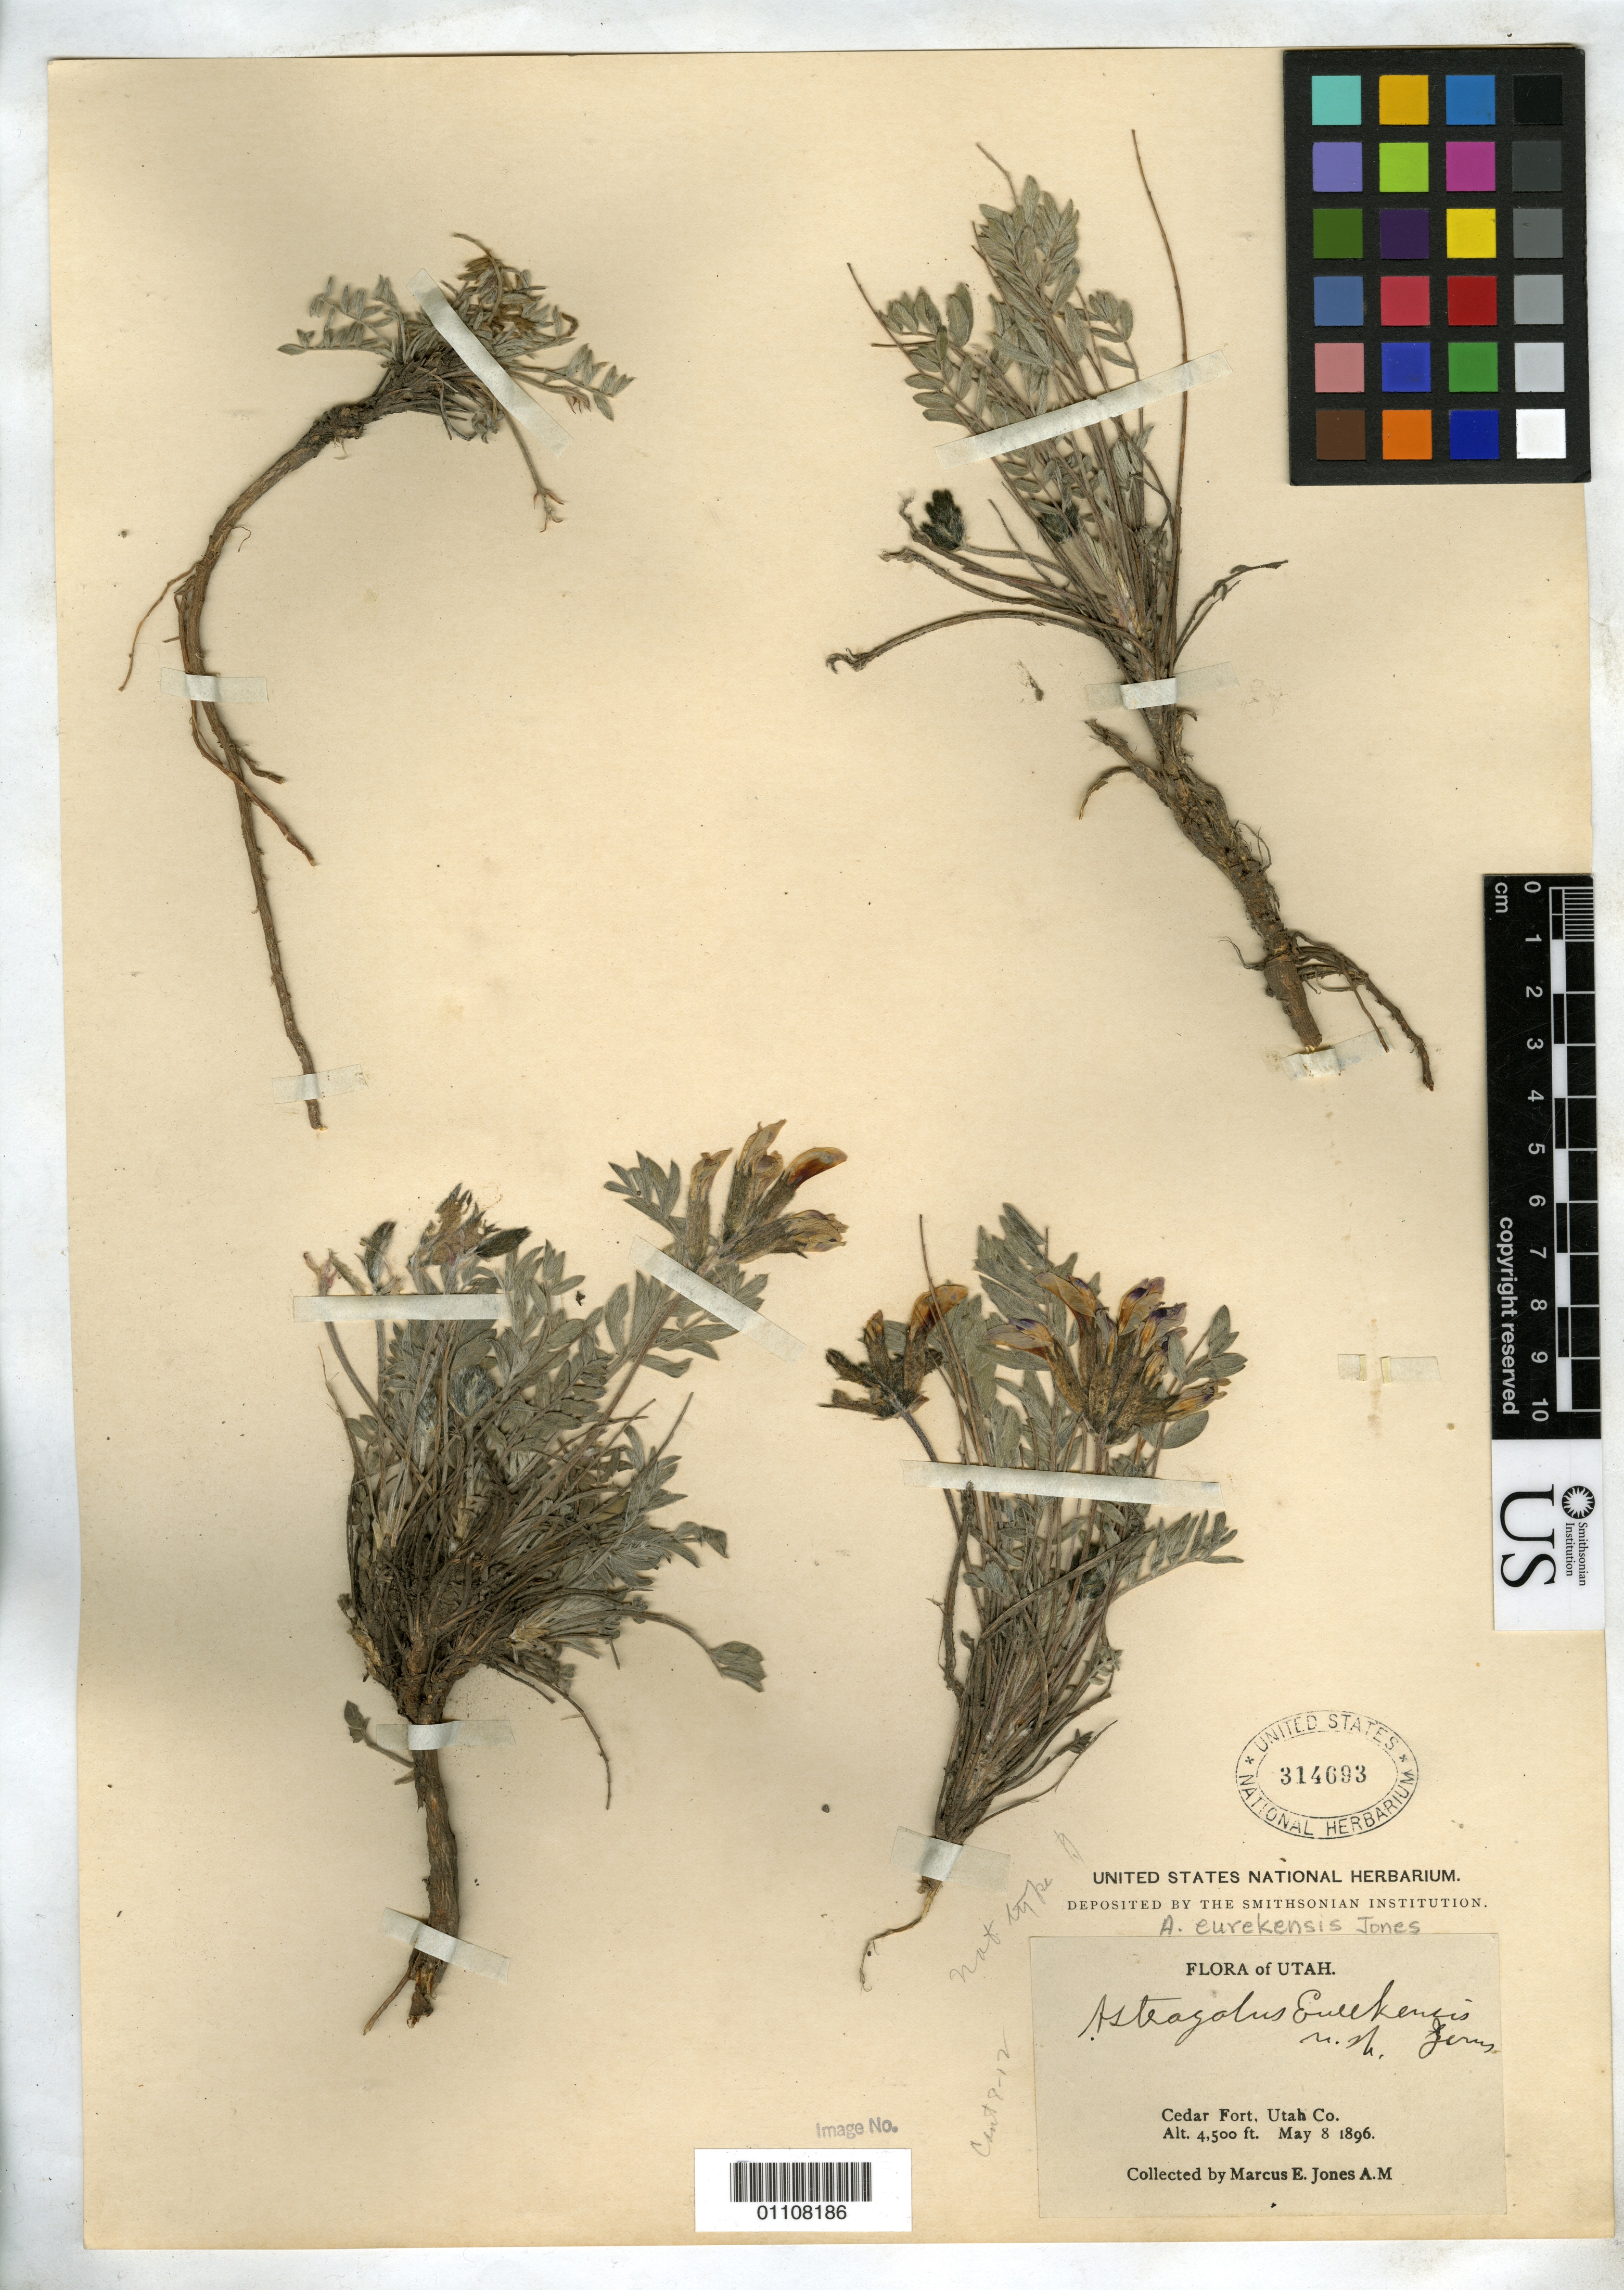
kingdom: Plantae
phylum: Tracheophyta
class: Magnoliopsida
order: Fabales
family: Fabaceae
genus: Astragalus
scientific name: Astragalus eurekensis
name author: M.E. Jones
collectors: M. E. Jones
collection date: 1896-05-08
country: United States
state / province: Utah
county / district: Utah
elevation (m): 1372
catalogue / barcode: US 314693